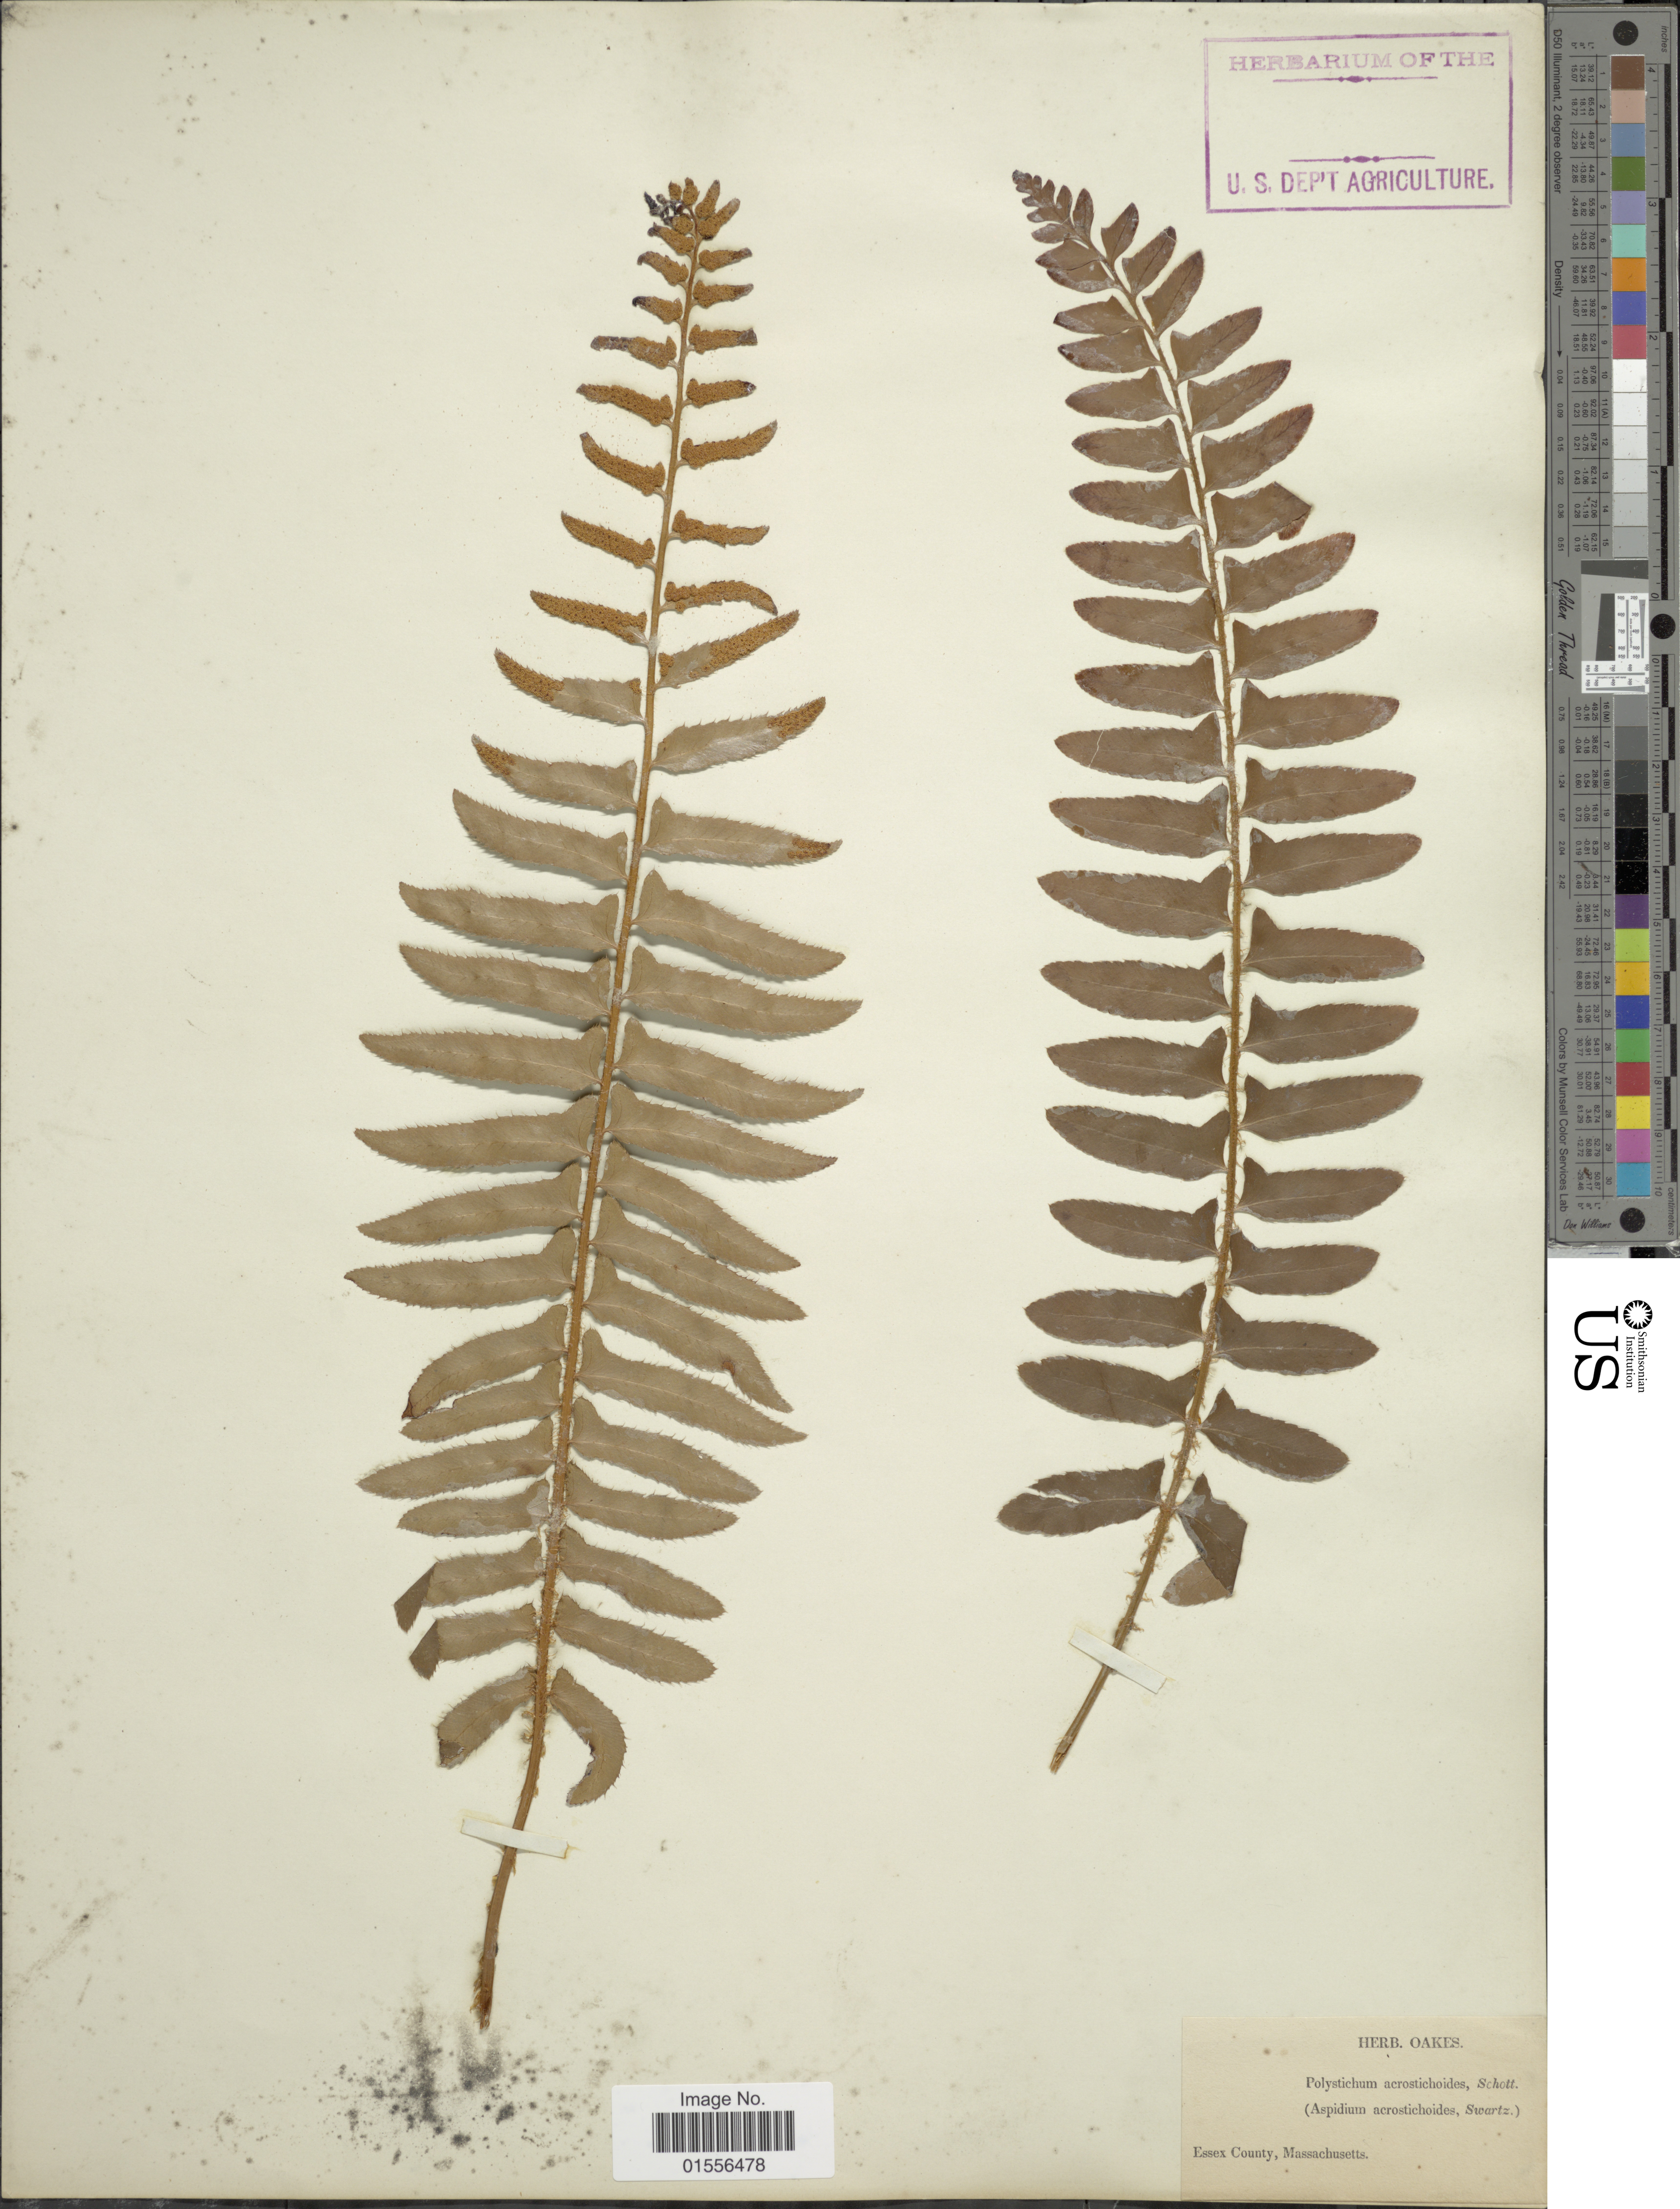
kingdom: Plantae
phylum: Tracheophyta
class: Polypodiopsida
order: Polypodiales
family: Dryopteridaceae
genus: Polystichum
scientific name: Polystichum acrostichoides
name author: (Michx.) Schott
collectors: ex herb. Oakes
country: United States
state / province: Massachusetts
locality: Essex County